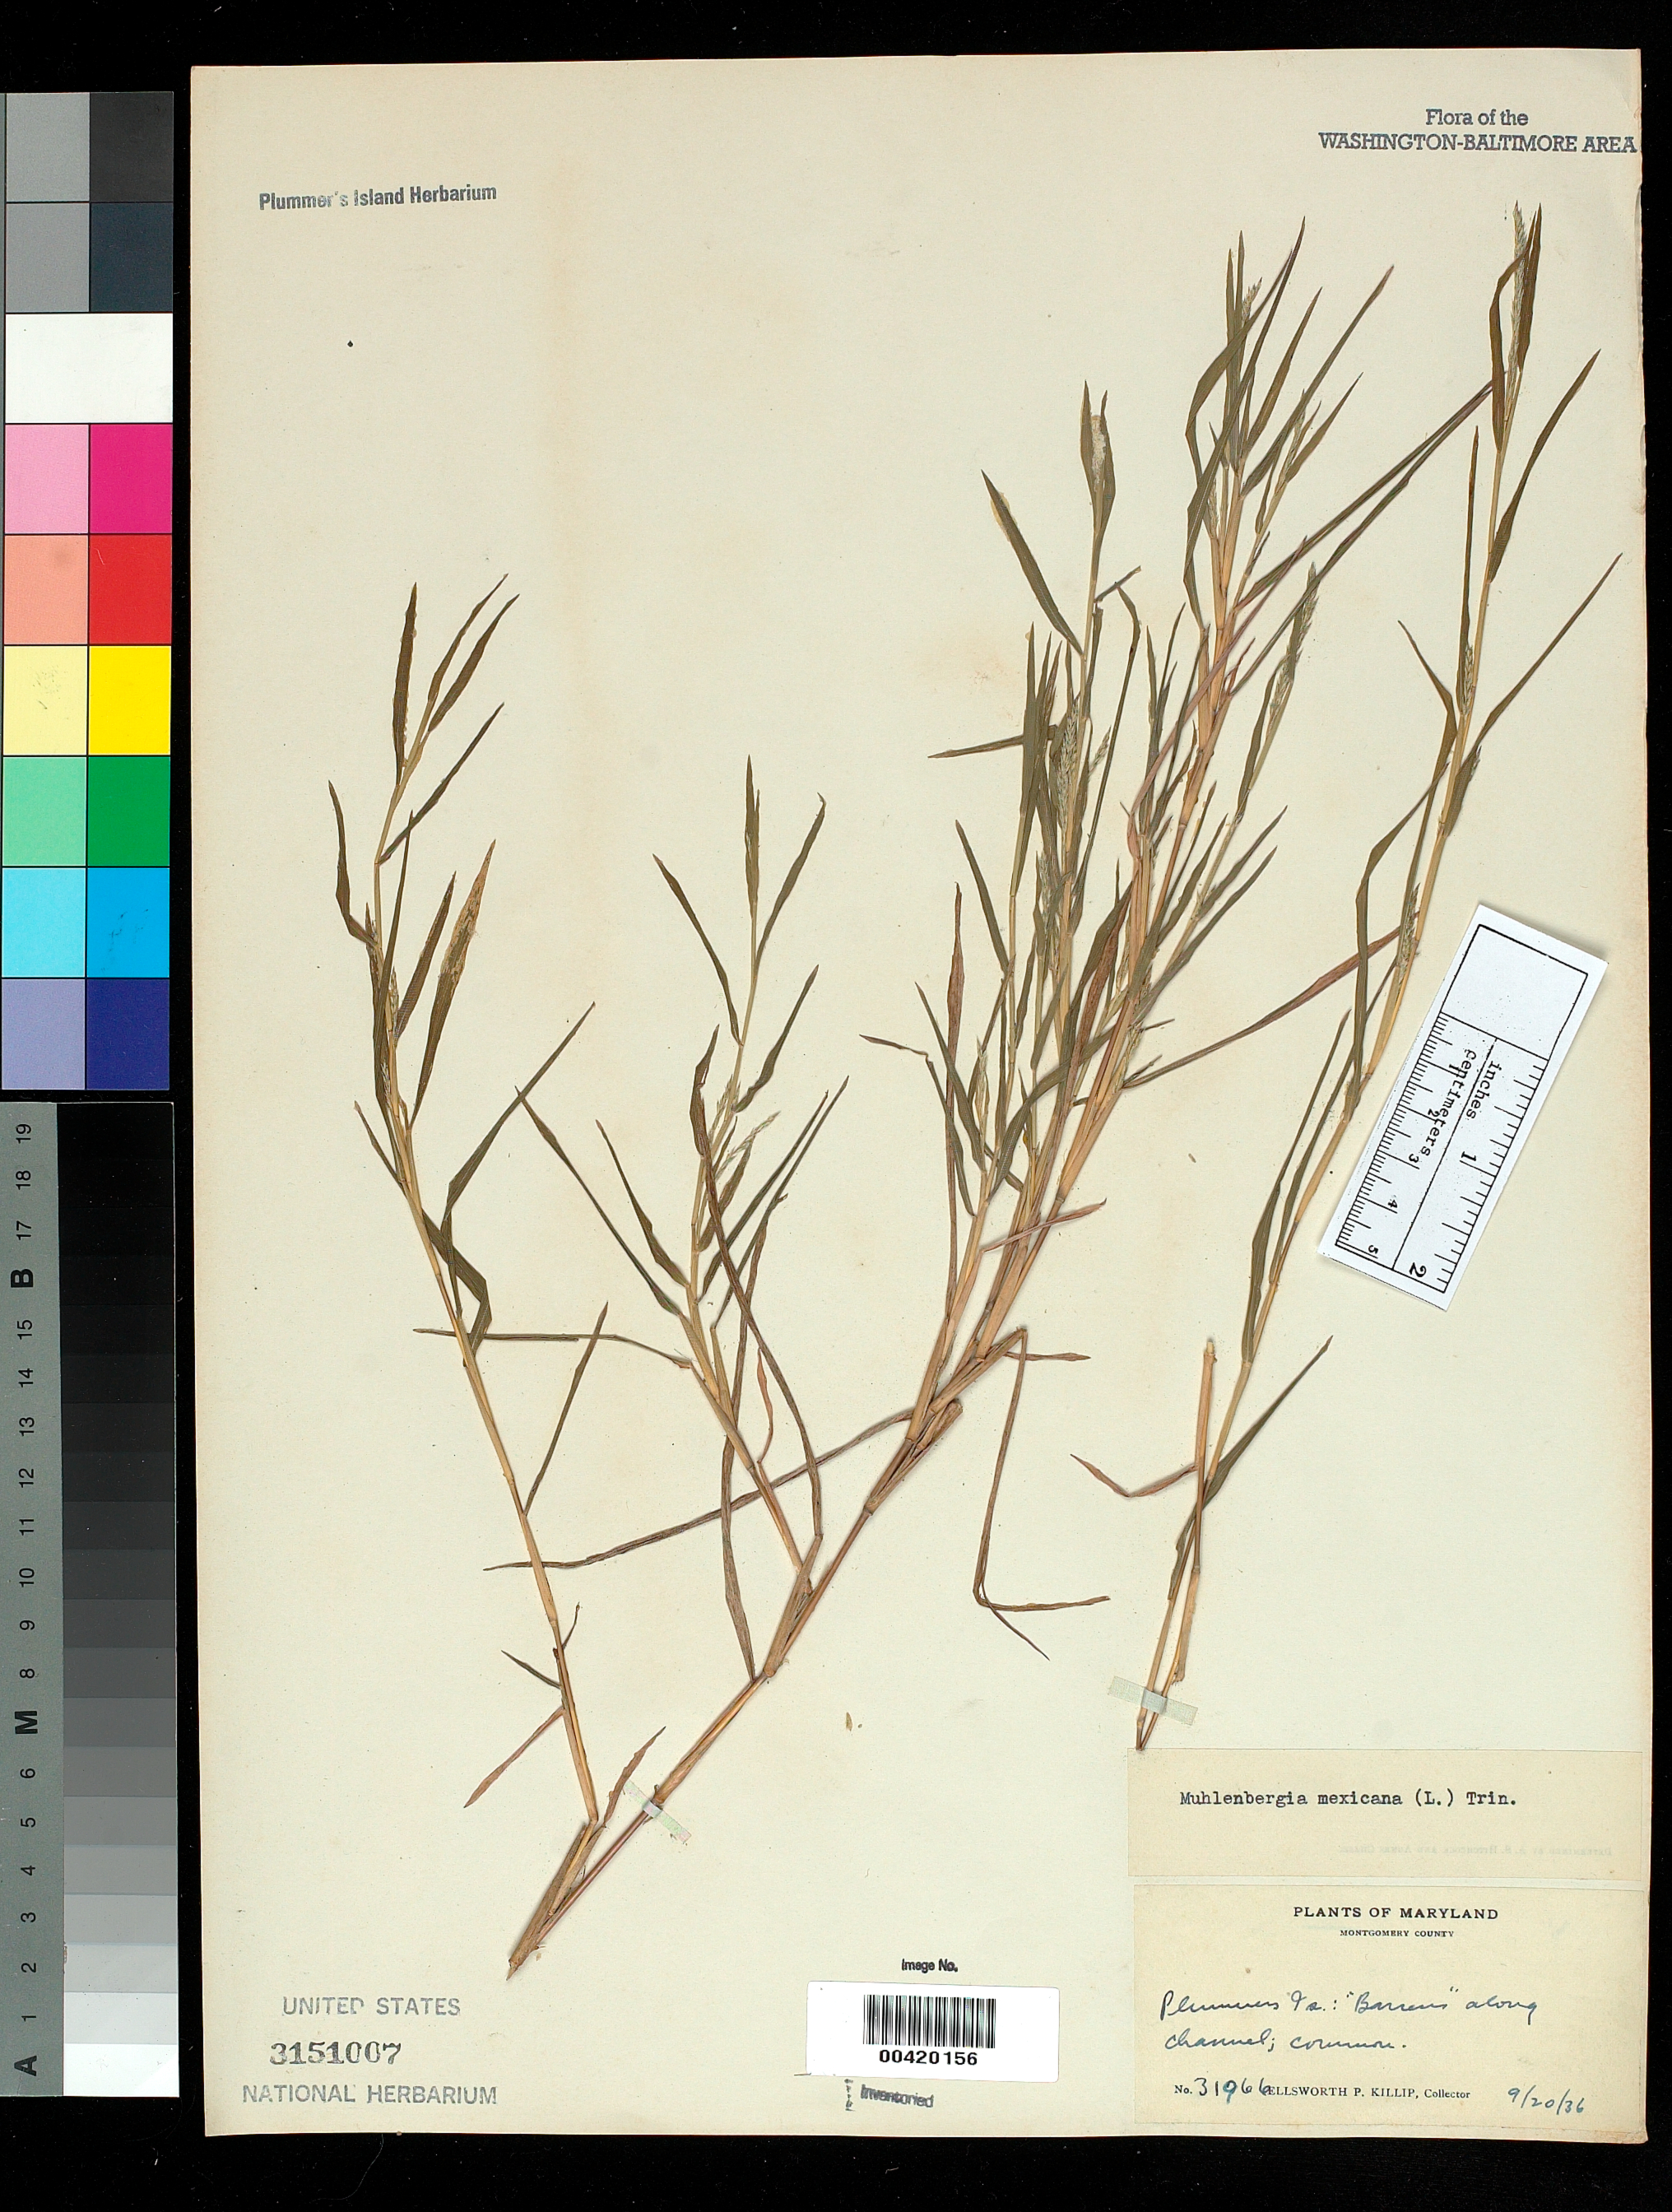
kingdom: Plantae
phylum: Tracheophyta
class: Liliopsida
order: Poales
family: Poaceae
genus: Muhlenbergia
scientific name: Muhlenbergia frondosa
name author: (Poir.) Fernald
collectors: E. P. Killip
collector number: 31966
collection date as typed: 20 99 1936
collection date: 1936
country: United States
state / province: Maryland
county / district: Montgomery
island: Plummers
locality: Plummer's Island; "barrens" along Channel C. & O. Canal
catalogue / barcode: US 3151007